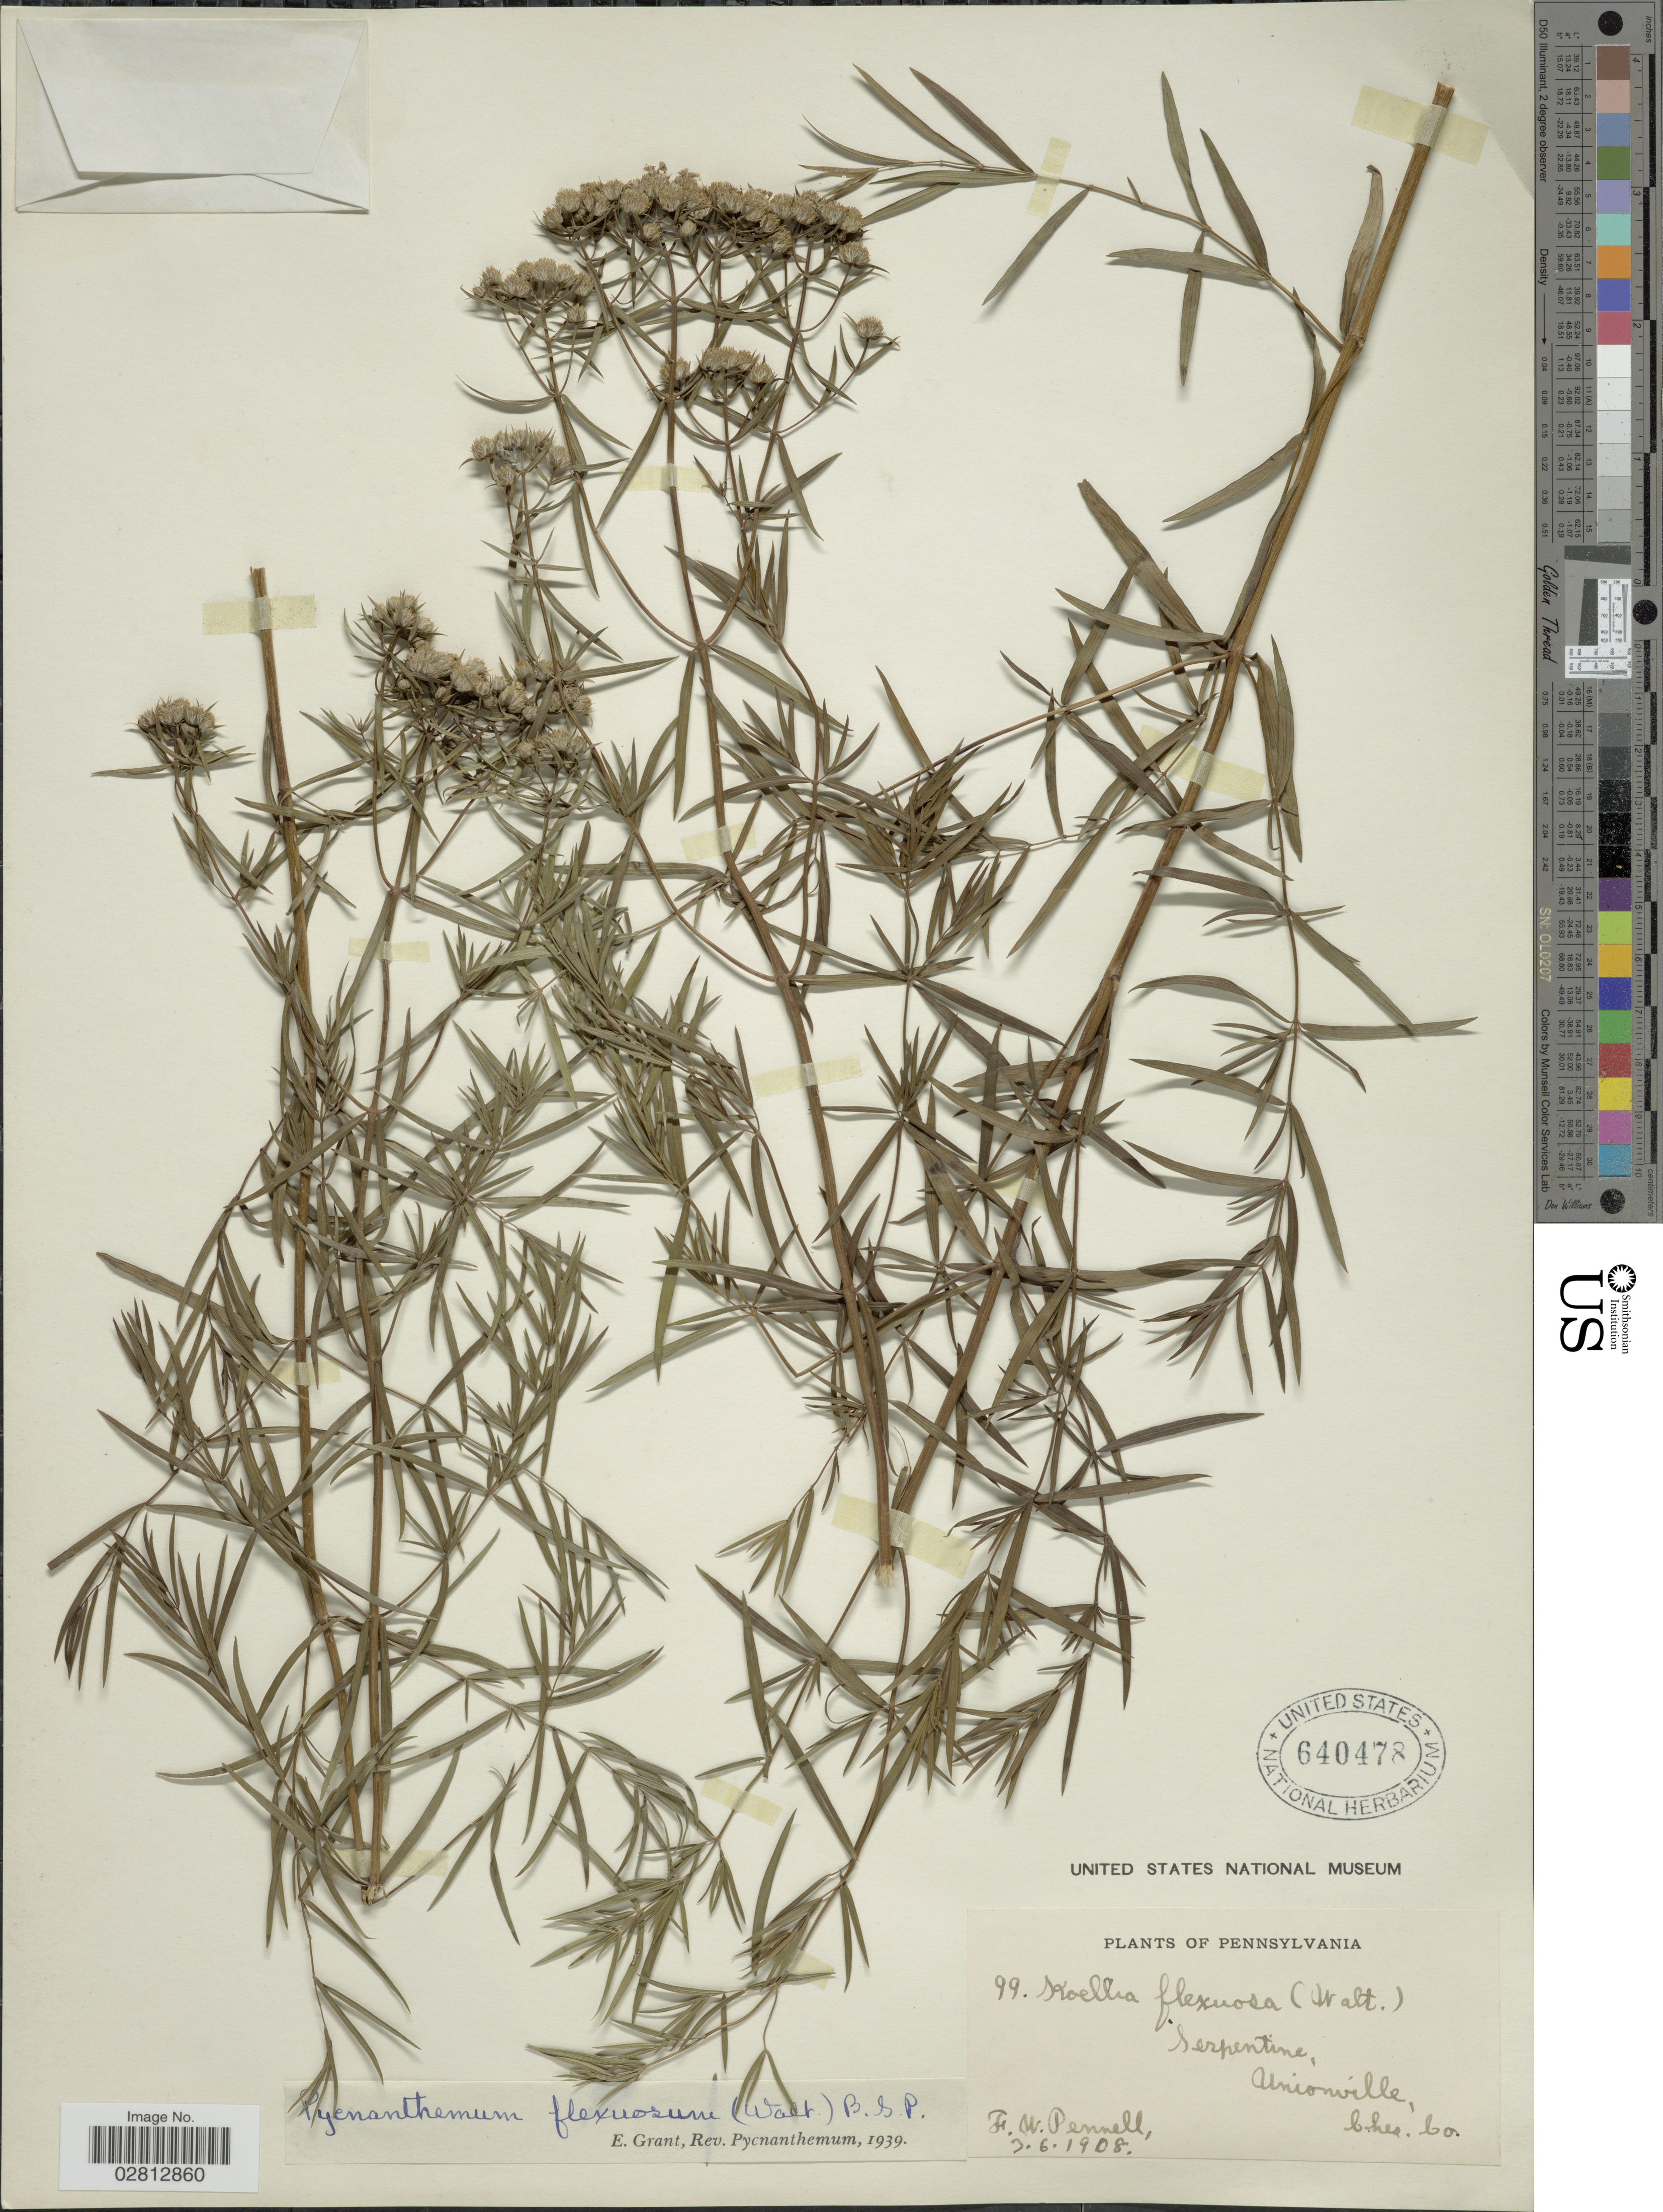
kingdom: Plantae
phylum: Tracheophyta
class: Magnoliopsida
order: Lamiales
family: Lamiaceae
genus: Pycnanthemum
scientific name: Pycnanthemum tenuifolium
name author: Schrad.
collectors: F. W. Pennell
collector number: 99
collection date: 1908-06-03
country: United States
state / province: Pennsylvania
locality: Serpentine, Unionville, Ches. Co.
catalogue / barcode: US 640478